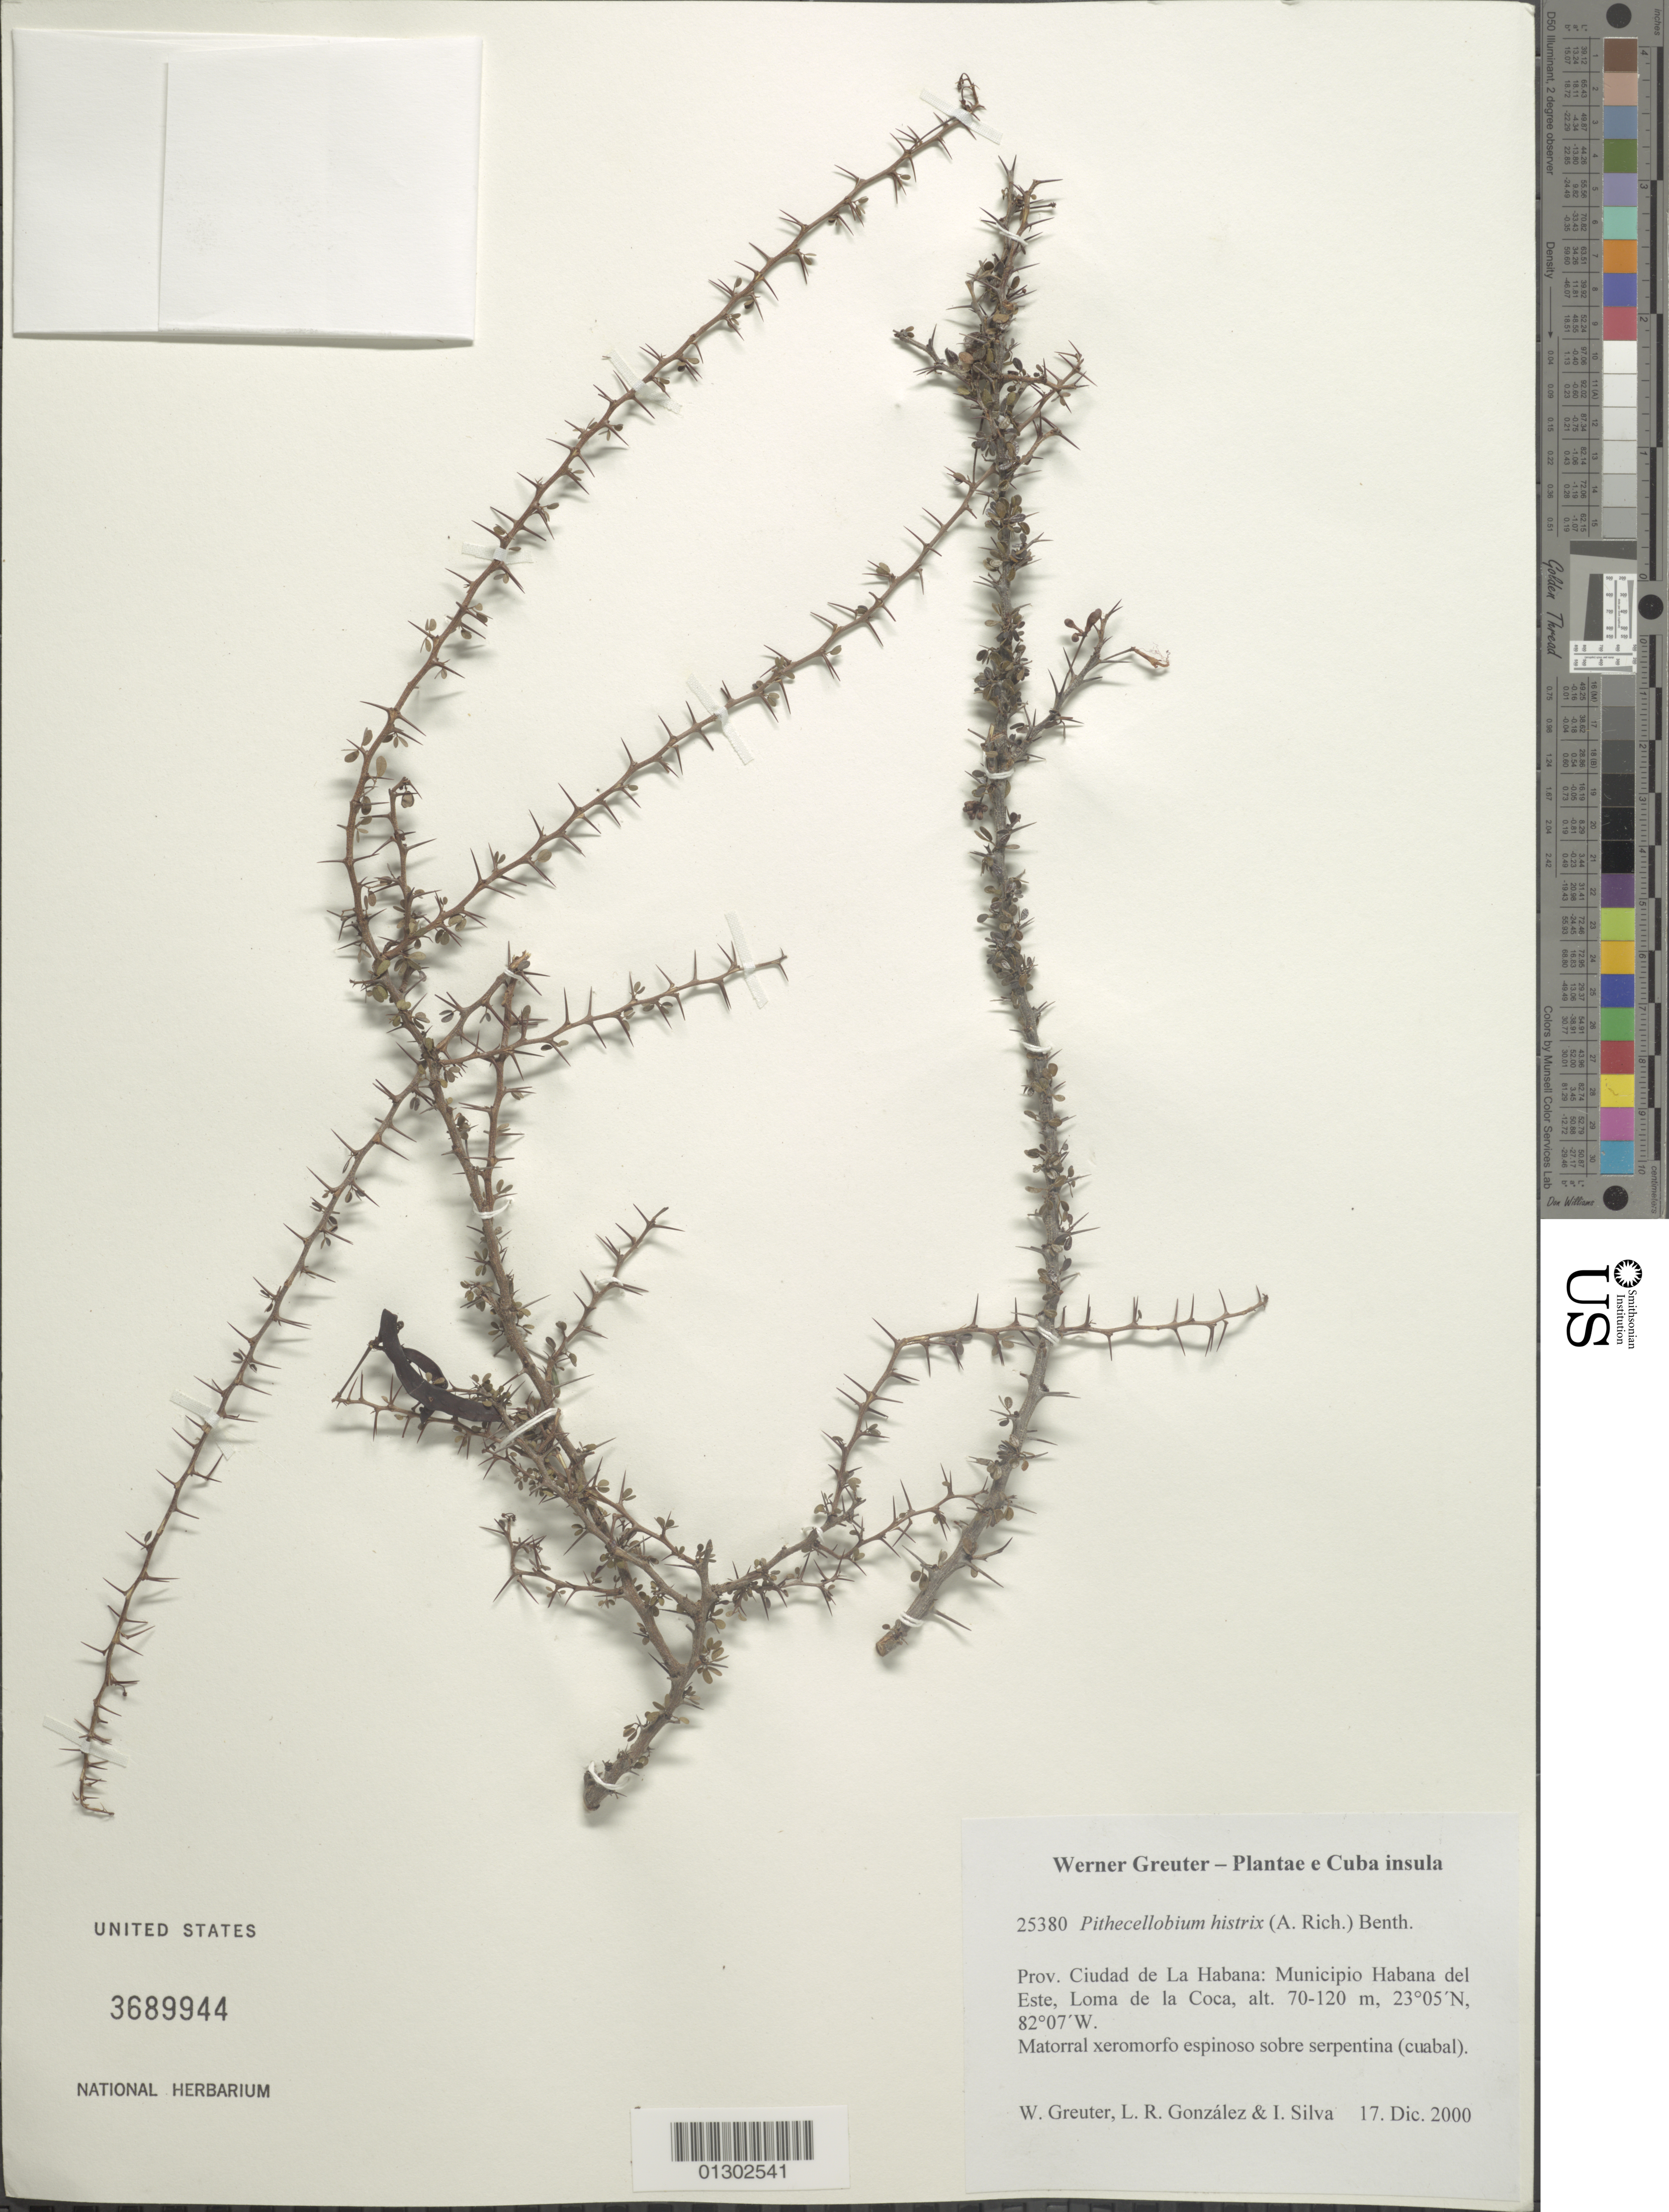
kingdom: Plantae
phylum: Tracheophyta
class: Magnoliopsida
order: Fabales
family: Fabaceae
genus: Pithecellobium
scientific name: Pithecellobium histrix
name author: (A. Rich.) Benth.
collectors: W. R. Greuter, L. Gonzalez & I. Silva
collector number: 25380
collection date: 2000-12-17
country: Cuba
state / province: La Habana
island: Cuba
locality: Municipio Habana del Este, Loma de la Coca.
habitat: Matorral xeromorfo espinoso sobre serpentina (cuabal).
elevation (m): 70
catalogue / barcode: US 3689944